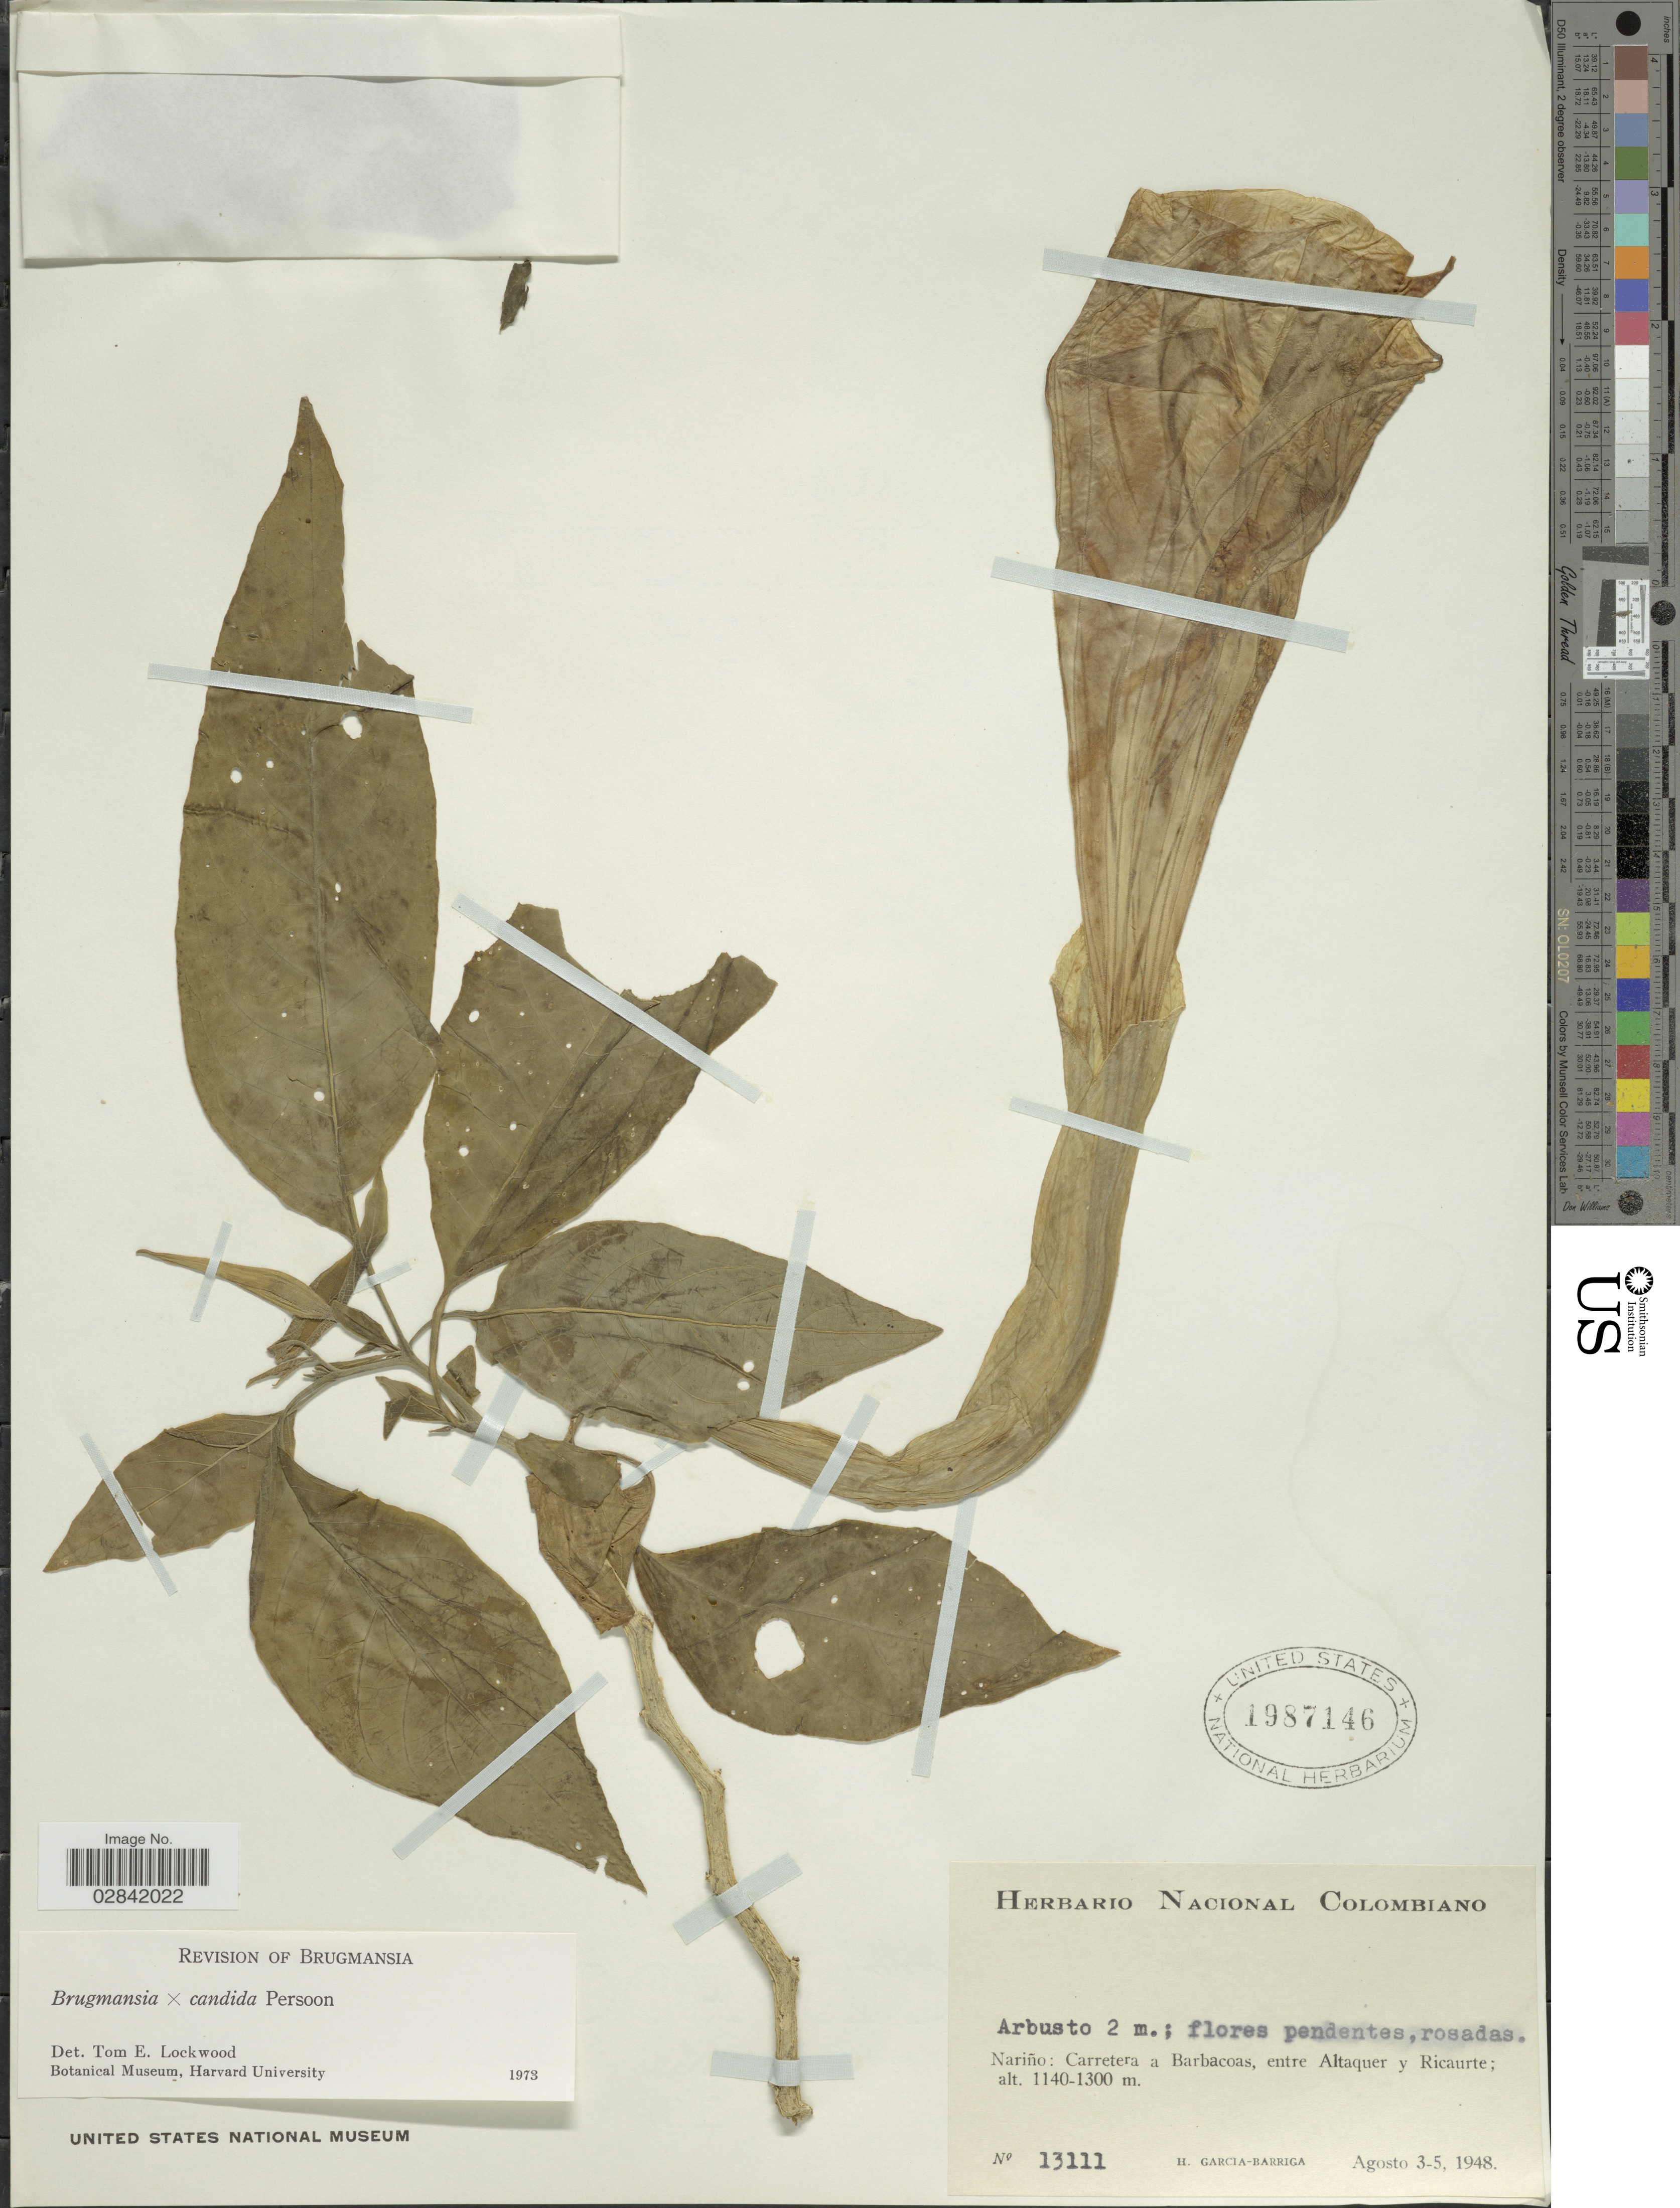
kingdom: Plantae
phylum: Tracheophyta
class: Magnoliopsida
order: Solanales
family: Solanaceae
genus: Brugmansia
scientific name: Brugmansia x candida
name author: Pers.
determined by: Lockwood, T. E.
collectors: H. García Barriga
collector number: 13111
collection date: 1948-08-03/1948-08-05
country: Colombia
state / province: Nariño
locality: Nariño: Carretera a Barbacoas, entre Altaquer y Ricaurte.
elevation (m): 1140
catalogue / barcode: US 1987146